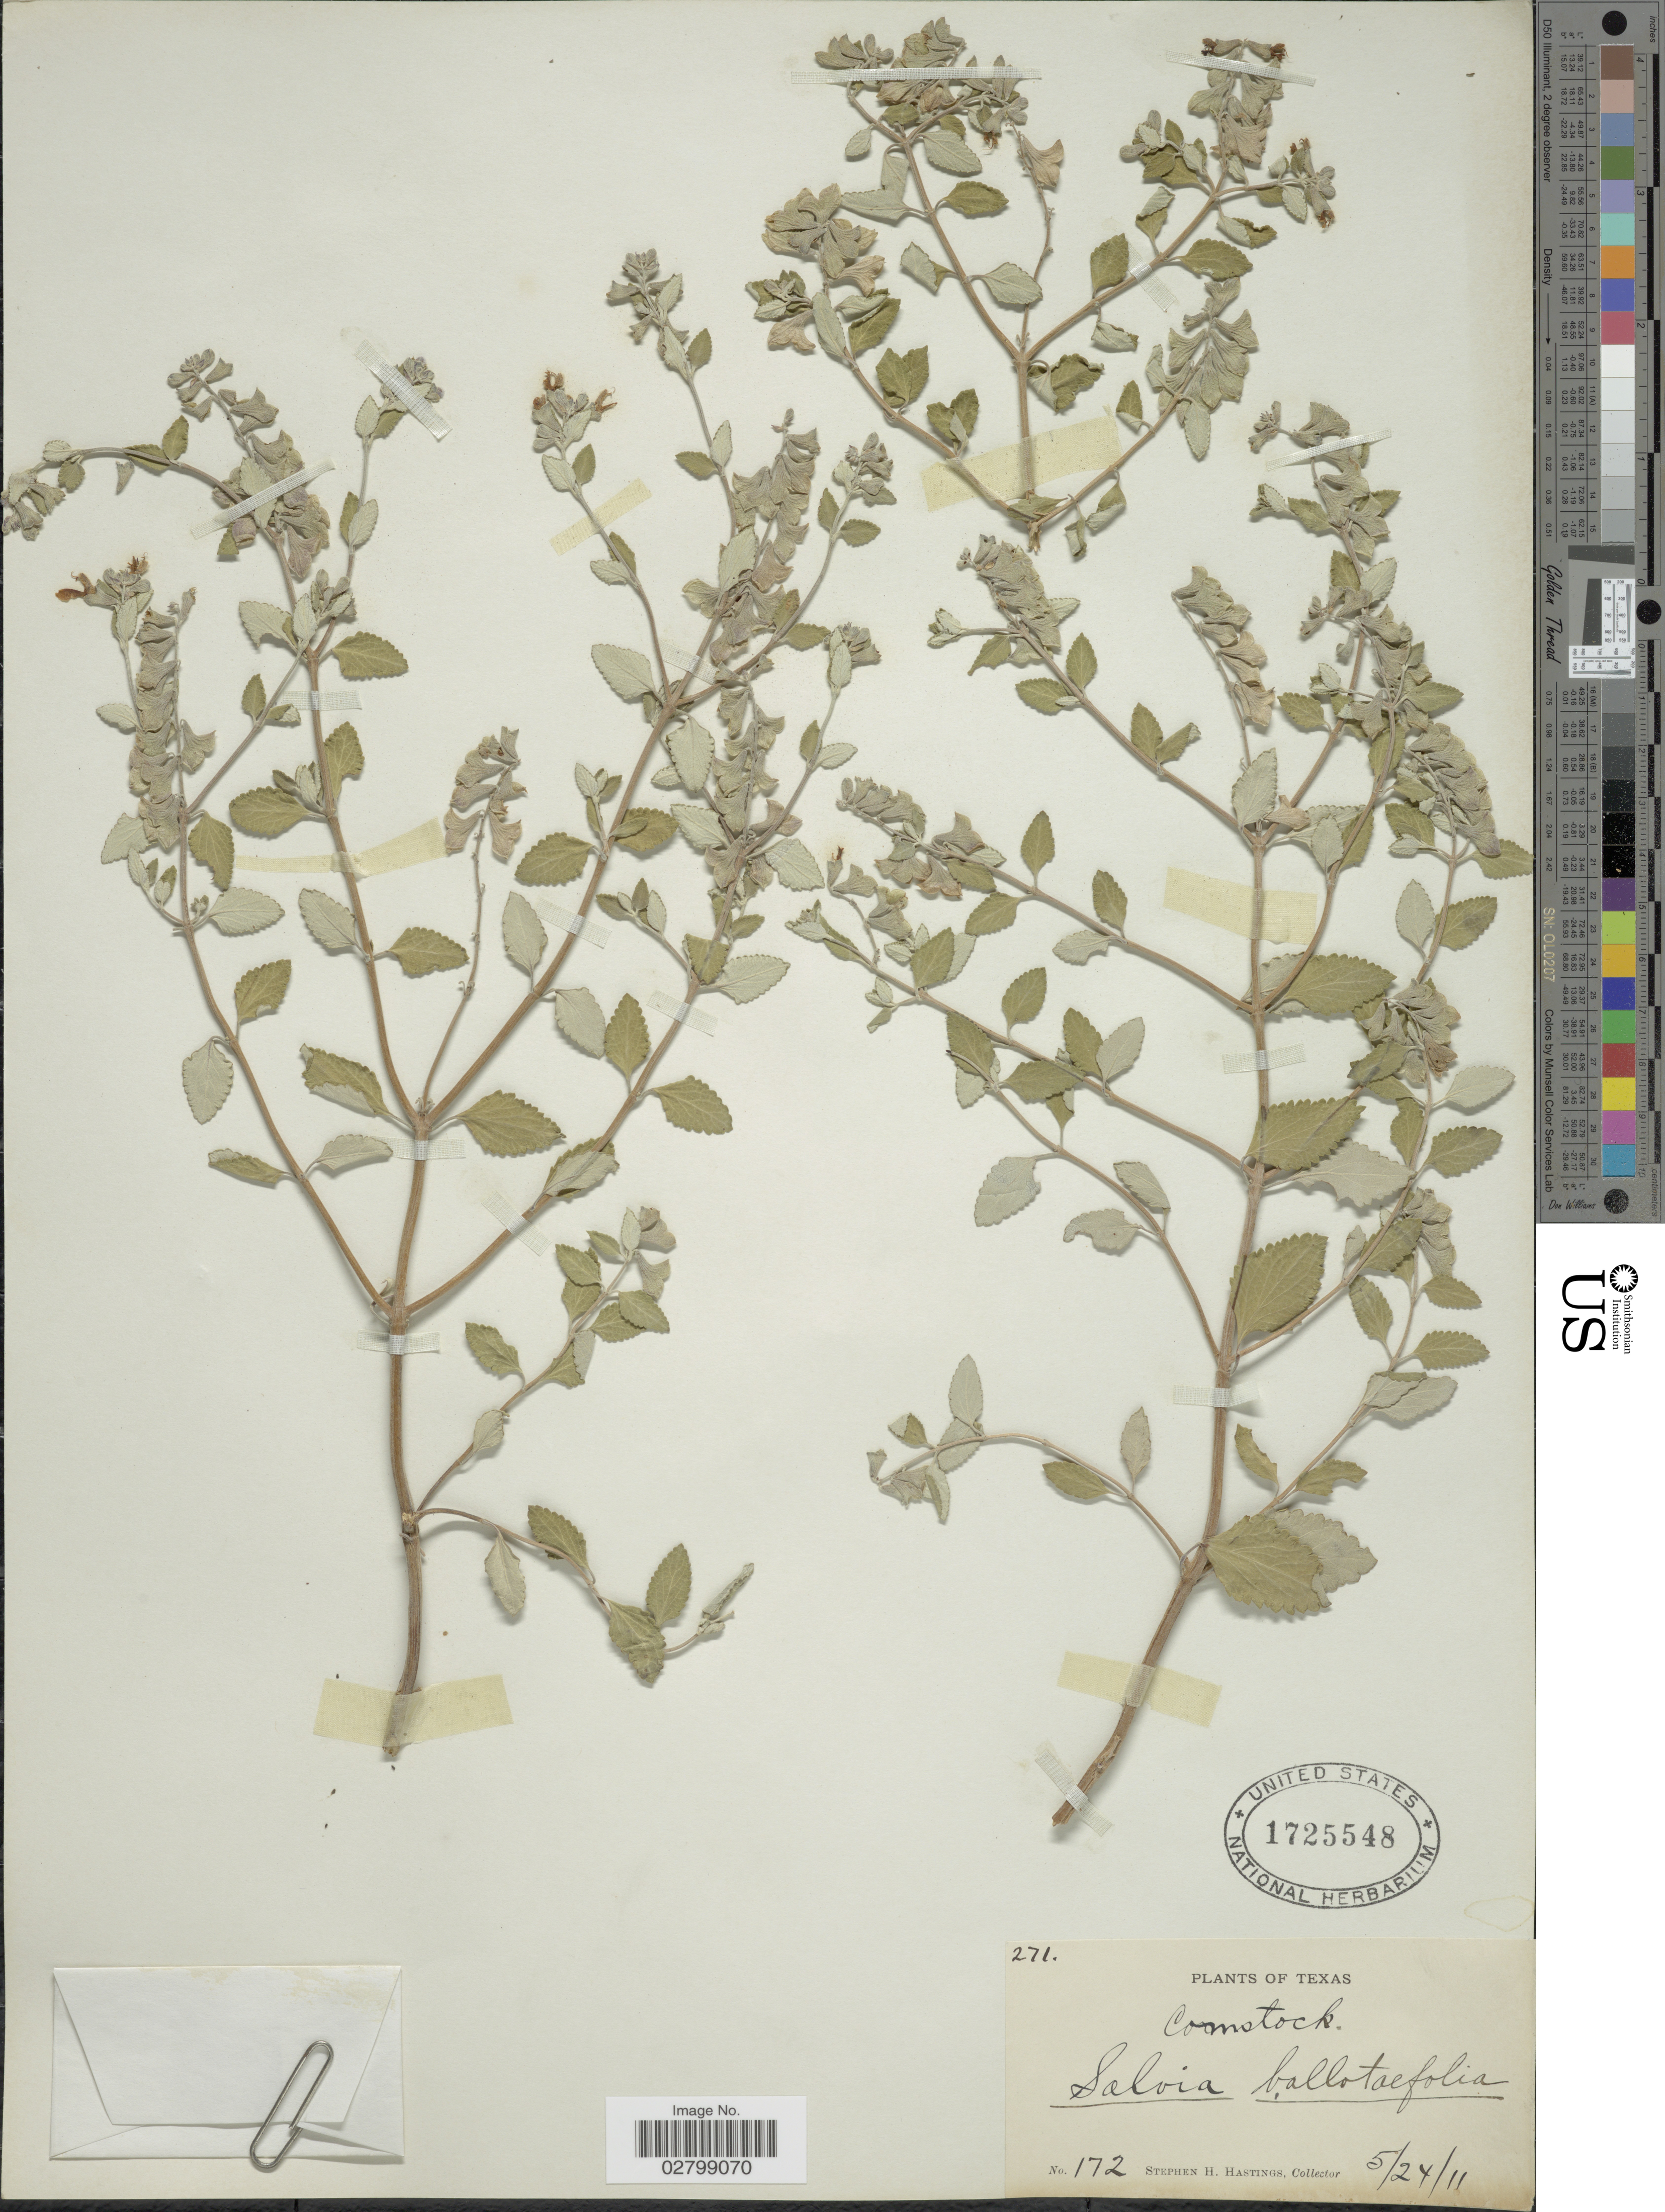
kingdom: Plantae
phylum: Tracheophyta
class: Magnoliopsida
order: Lamiales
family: Lamiaceae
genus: Salvia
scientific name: Salvia ballotiflora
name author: Benth.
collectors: S. Hastings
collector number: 172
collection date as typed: Transcribed d/m/y: 24/5/11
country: United States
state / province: Texas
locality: Comstock.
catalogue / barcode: US 1725548